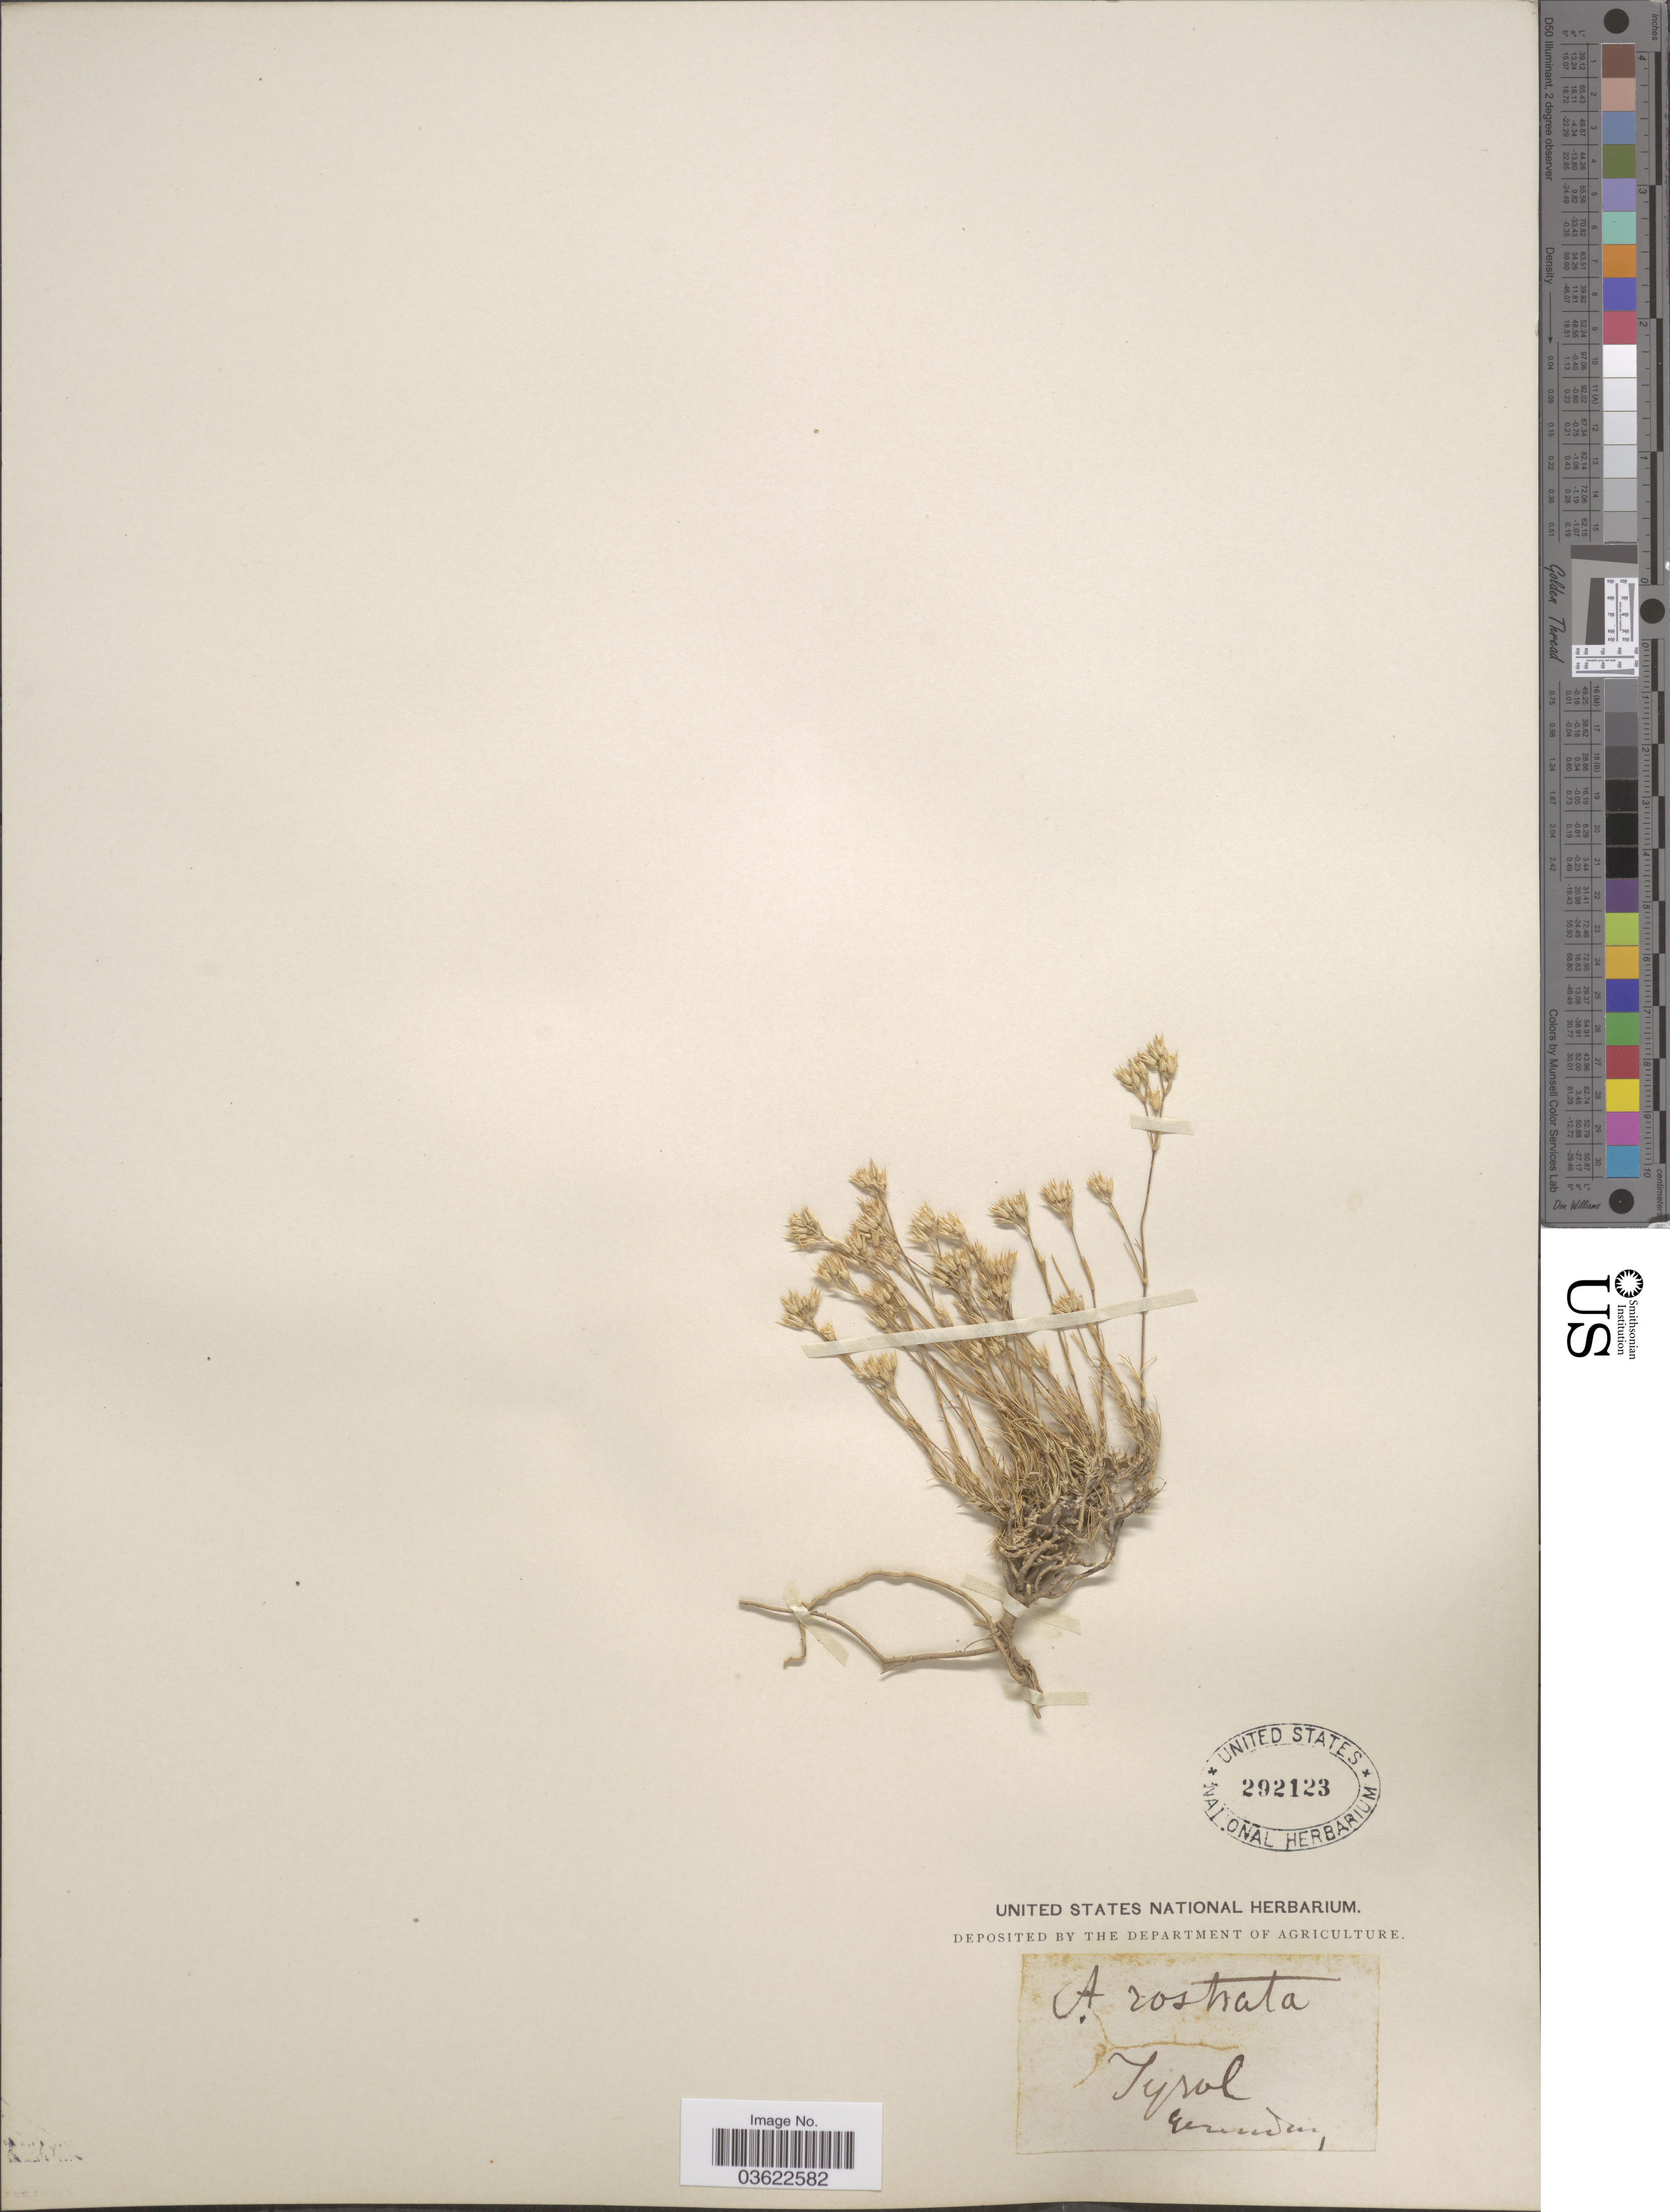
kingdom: Plantae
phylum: Tracheophyta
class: Magnoliopsida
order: Caryophyllales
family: Caryophyllaceae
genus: Arenaria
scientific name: Arenaria rostrata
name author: (Pers.) Pers. & Schleich.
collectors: Gerenday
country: Austria / Italy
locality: Tyrol.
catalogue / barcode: US 292123